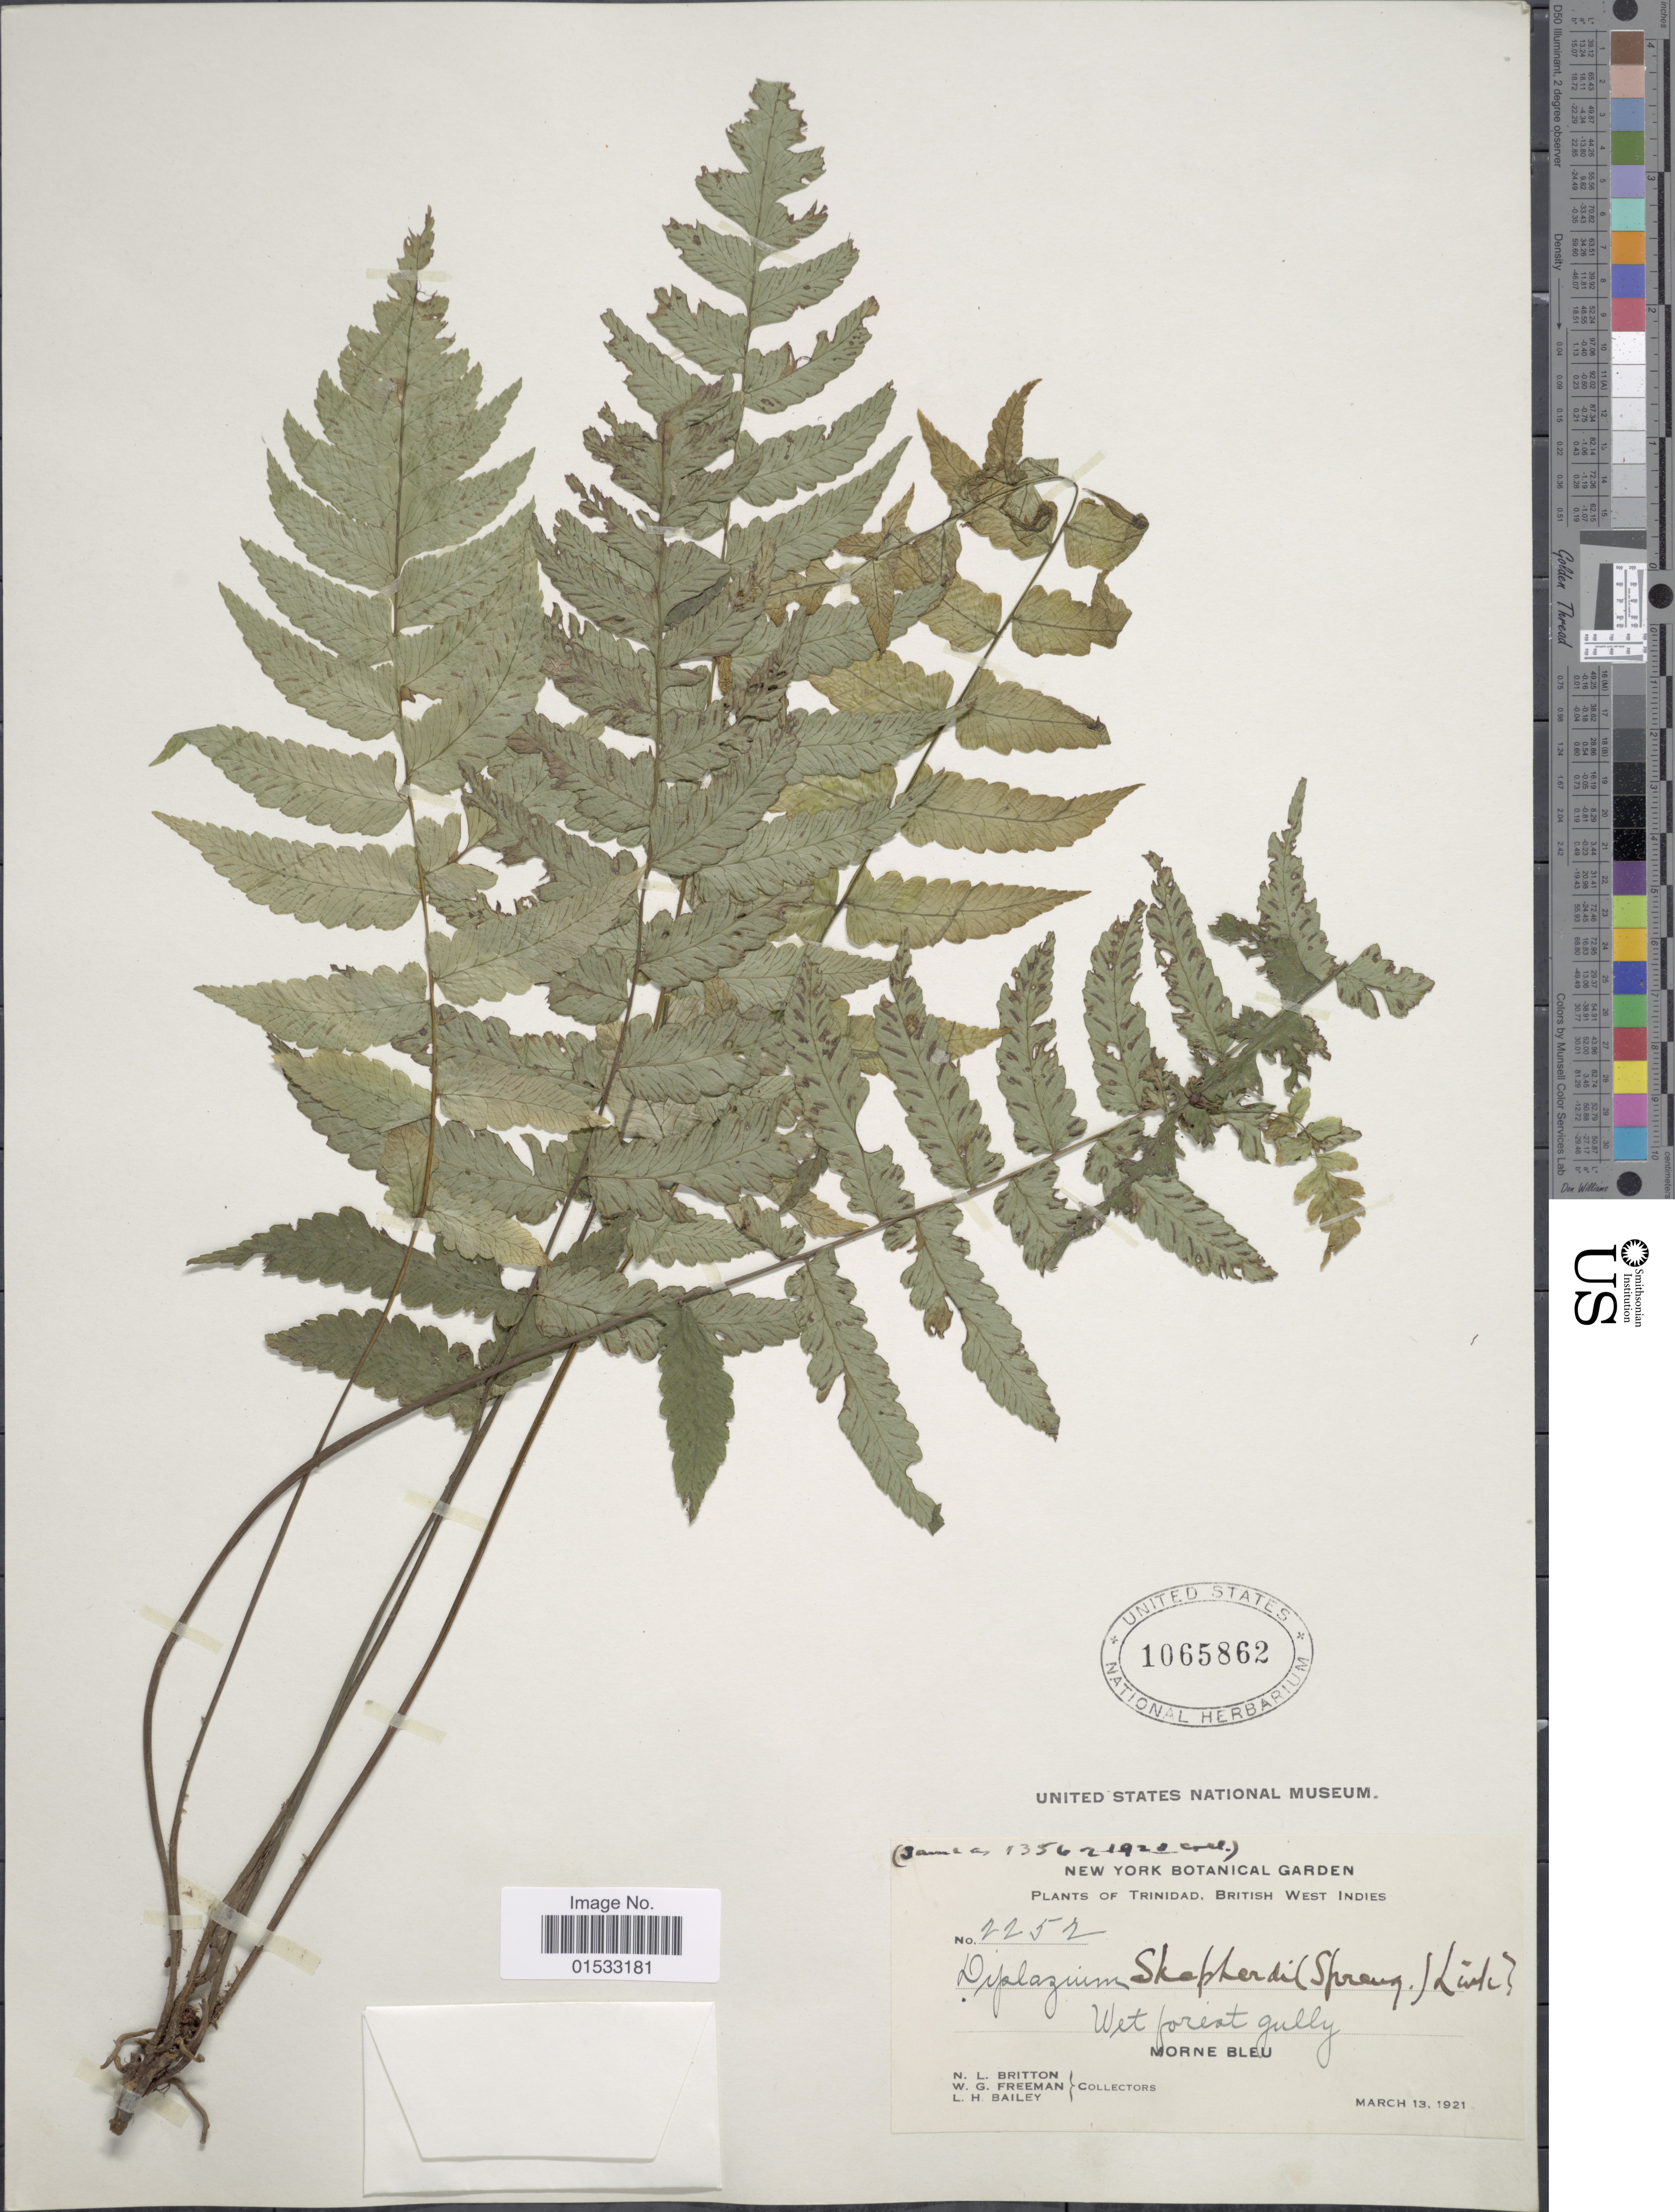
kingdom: Plantae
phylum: Tracheophyta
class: Polypodiopsida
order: Polypodiales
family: Athyriaceae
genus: Diplazium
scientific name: Diplazium trinitense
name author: Domin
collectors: N. Britton, W. Freeman & L. H. Bailey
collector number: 2252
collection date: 1921-03-13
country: Trinidad and Tobago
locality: Trinidad, British West Indies, Morne Bleu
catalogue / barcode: US 1065862